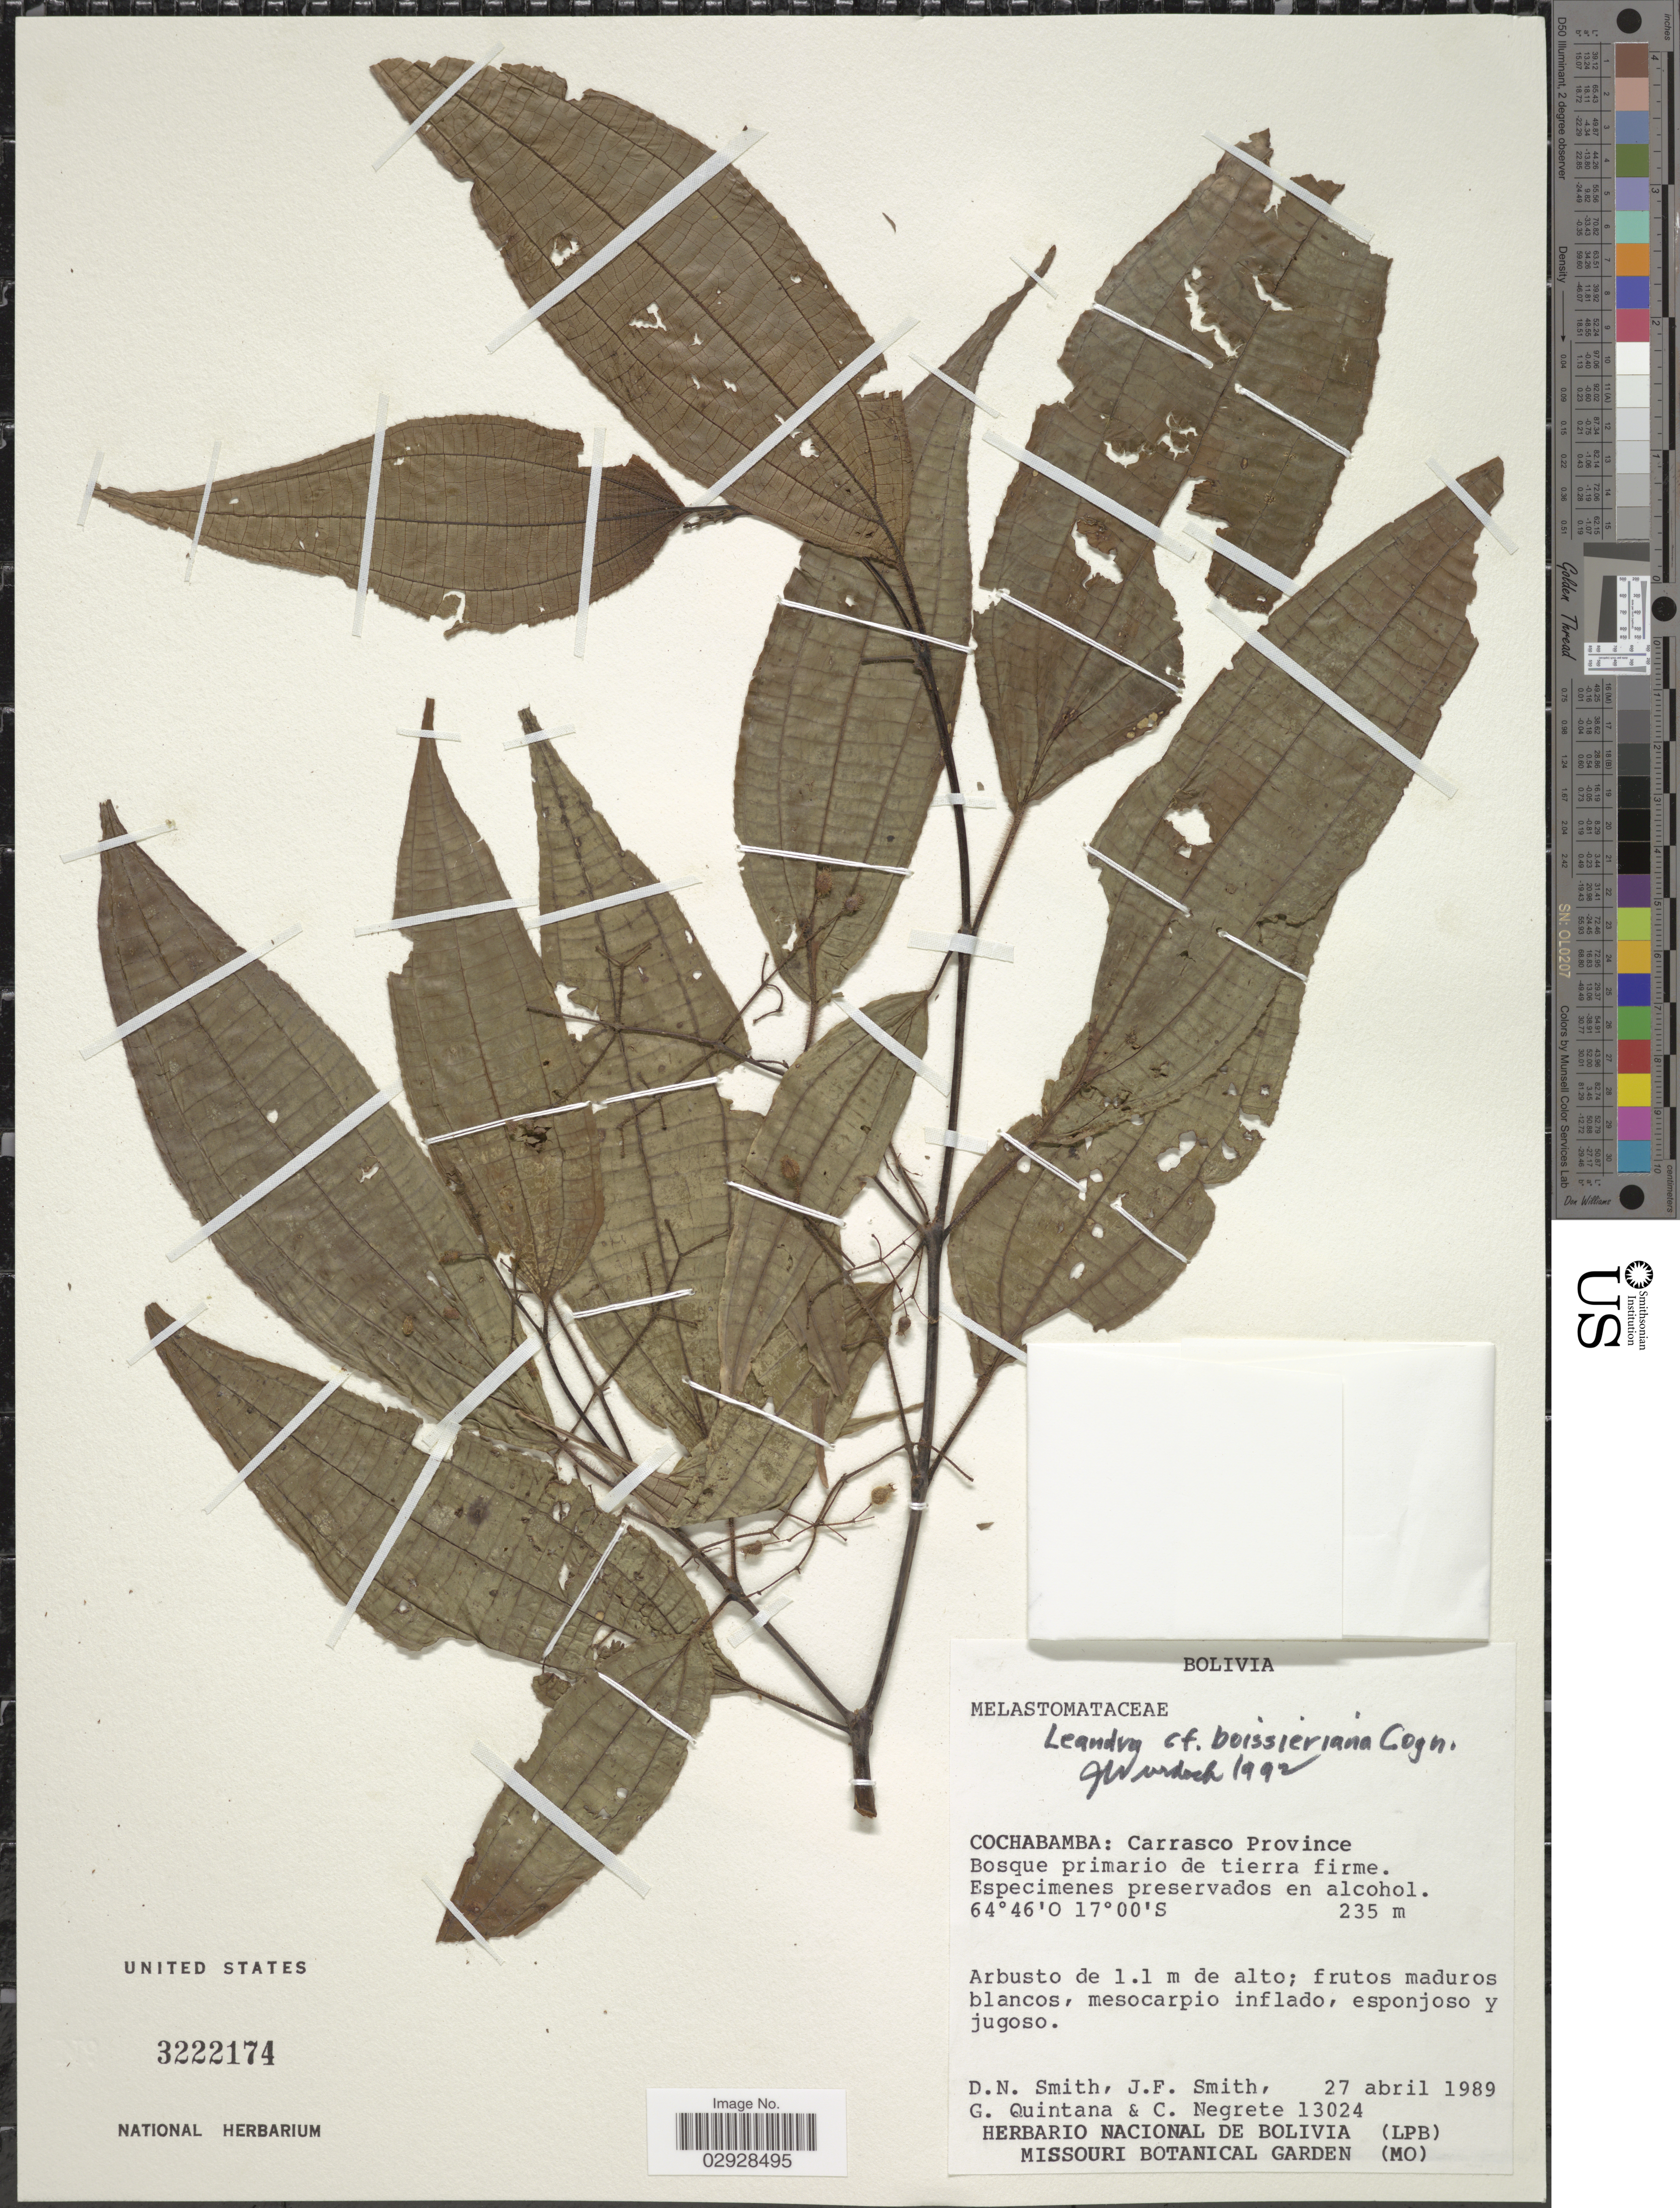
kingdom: Plantae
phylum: Tracheophyta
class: Magnoliopsida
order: Myrtales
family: Melastomataceae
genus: Leandra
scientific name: Leandra boissieriana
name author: Cogn.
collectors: D. Smith, J. Smith, G. Quintana & C. Negrete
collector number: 13024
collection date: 1989-04-27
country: Bolivia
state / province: Cochabamba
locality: Carrasco Province. Bosque primario de tierra firme.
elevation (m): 235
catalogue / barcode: US 3222174